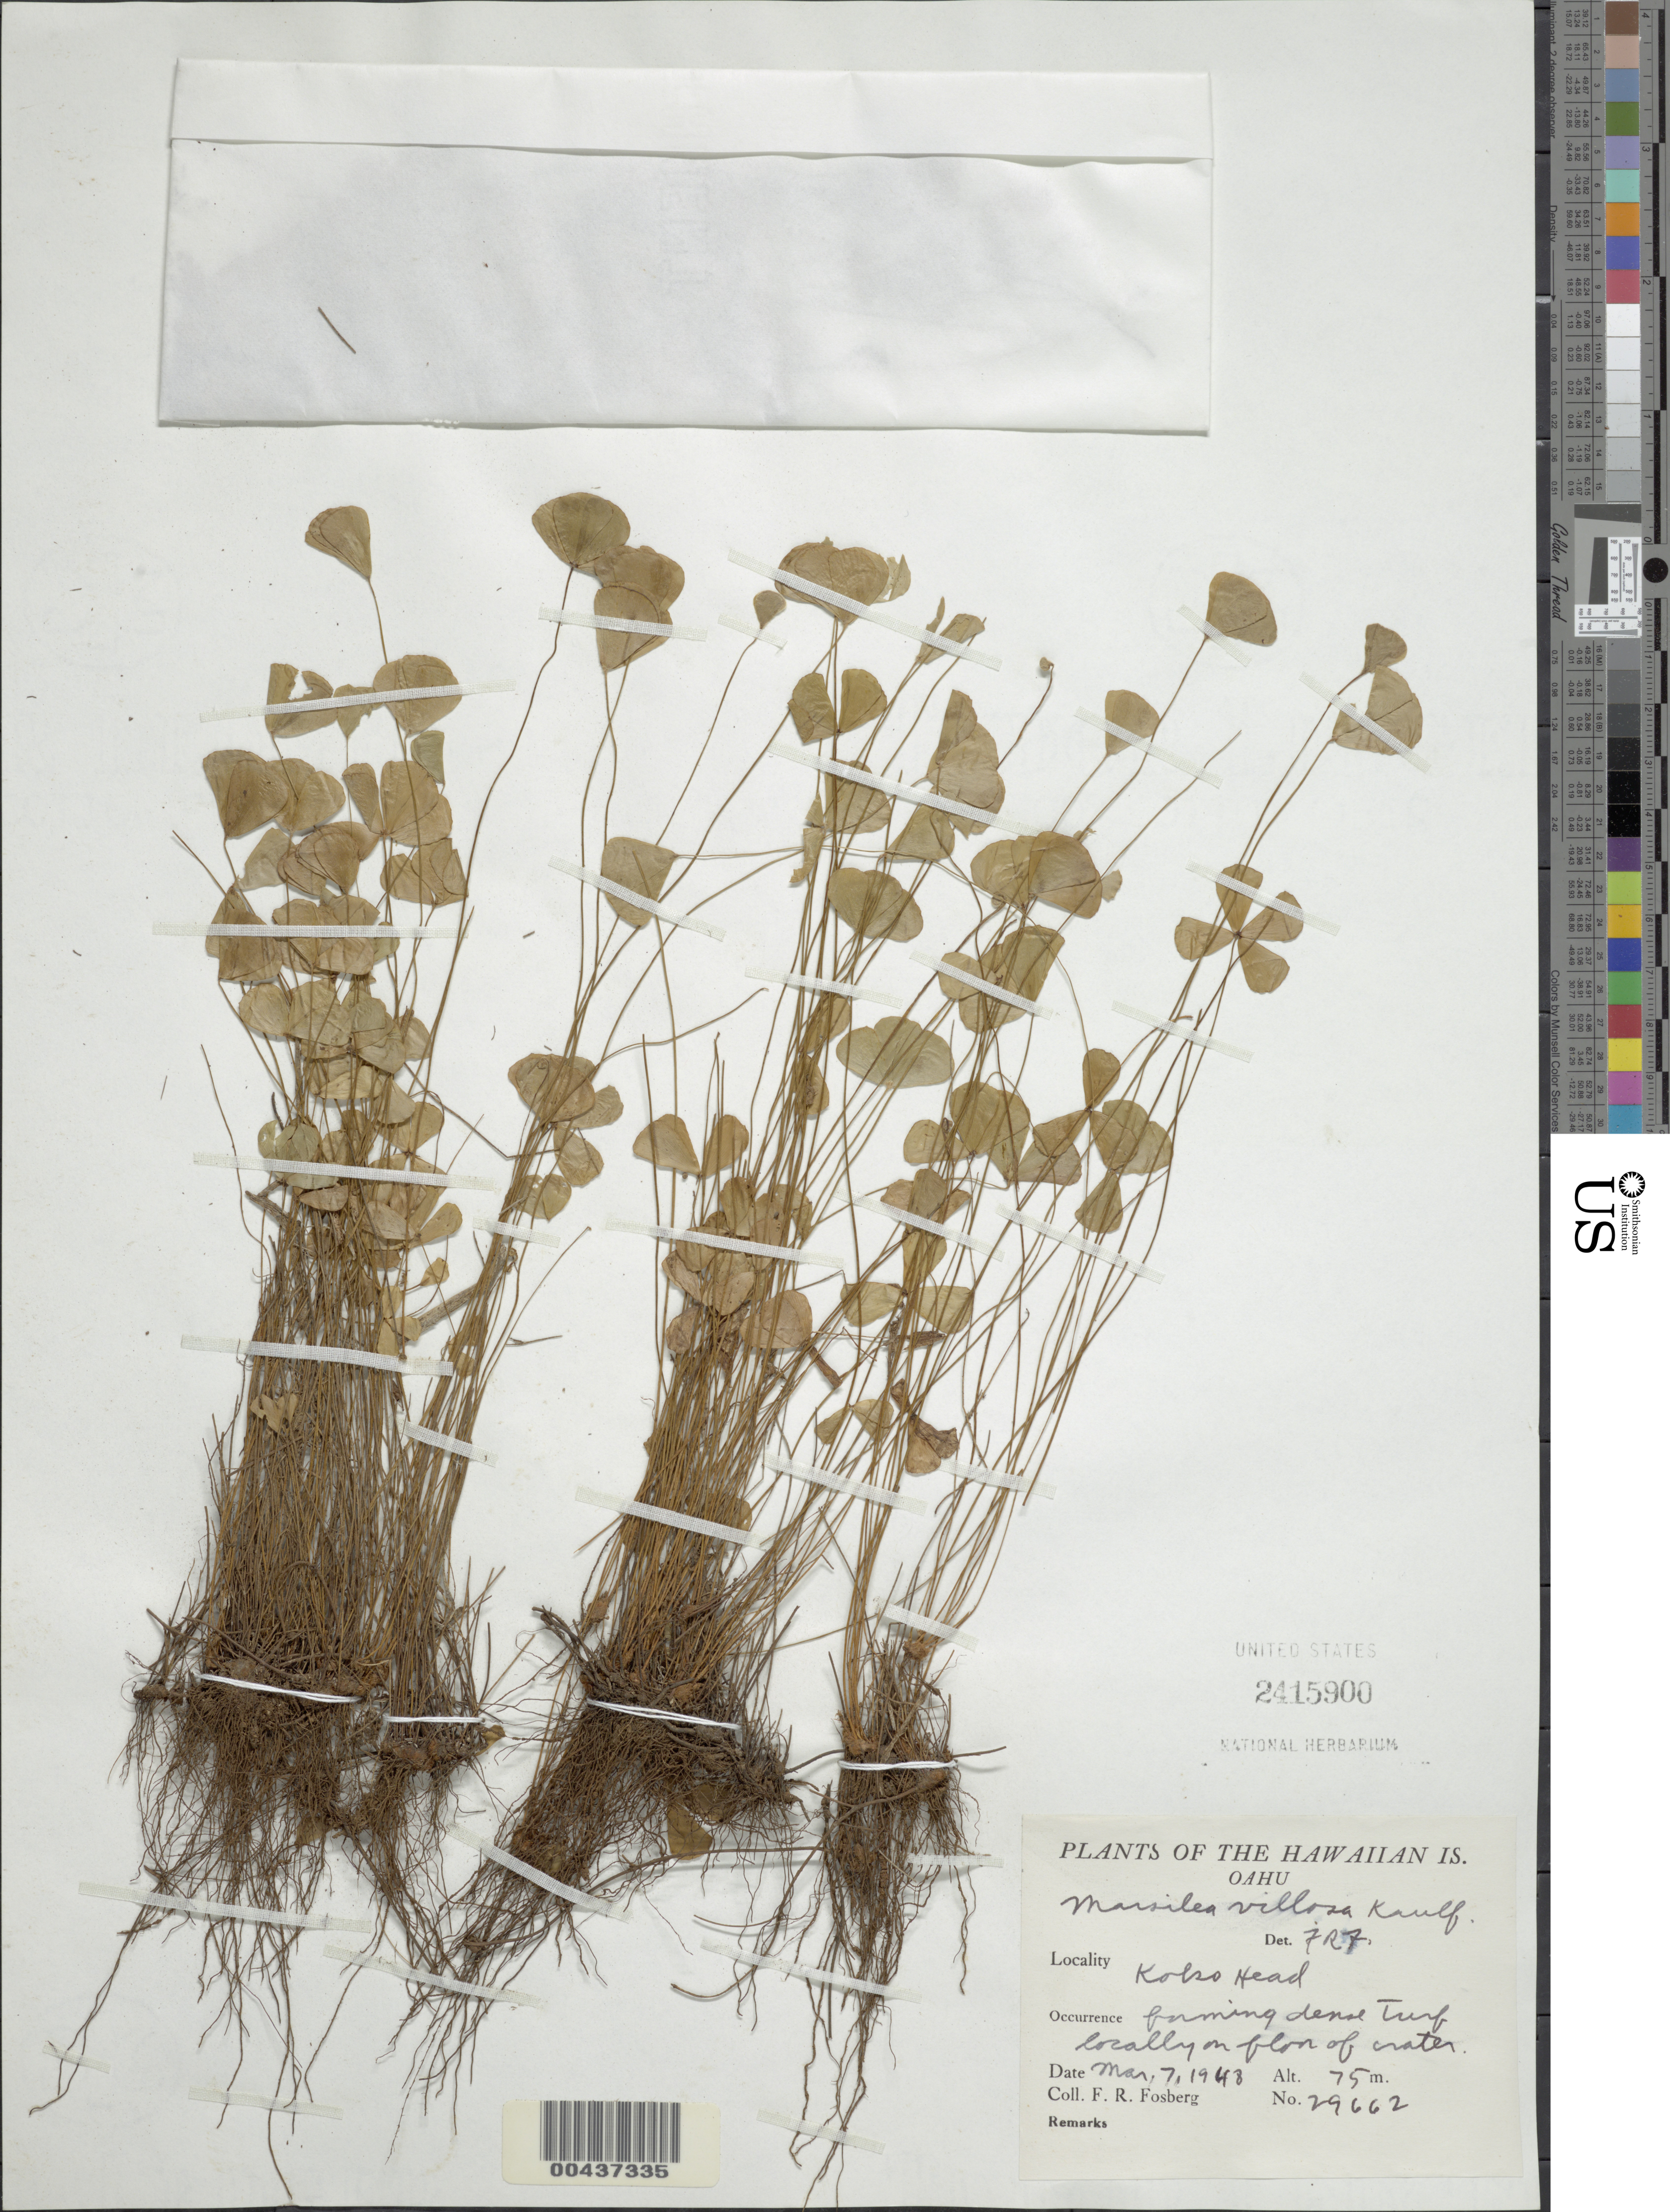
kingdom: Plantae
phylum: Tracheophyta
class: Polypodiopsida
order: Salviniales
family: Marsileaceae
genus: Marsilea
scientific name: Marsilea villosa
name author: Kaulf.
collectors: F. R. Fosberg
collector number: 29662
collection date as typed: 7 Mar 1948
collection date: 1948-03-07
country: United States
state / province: Hawaii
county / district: Honolulu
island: Oahu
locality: Koko Head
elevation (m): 75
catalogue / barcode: US 2415900